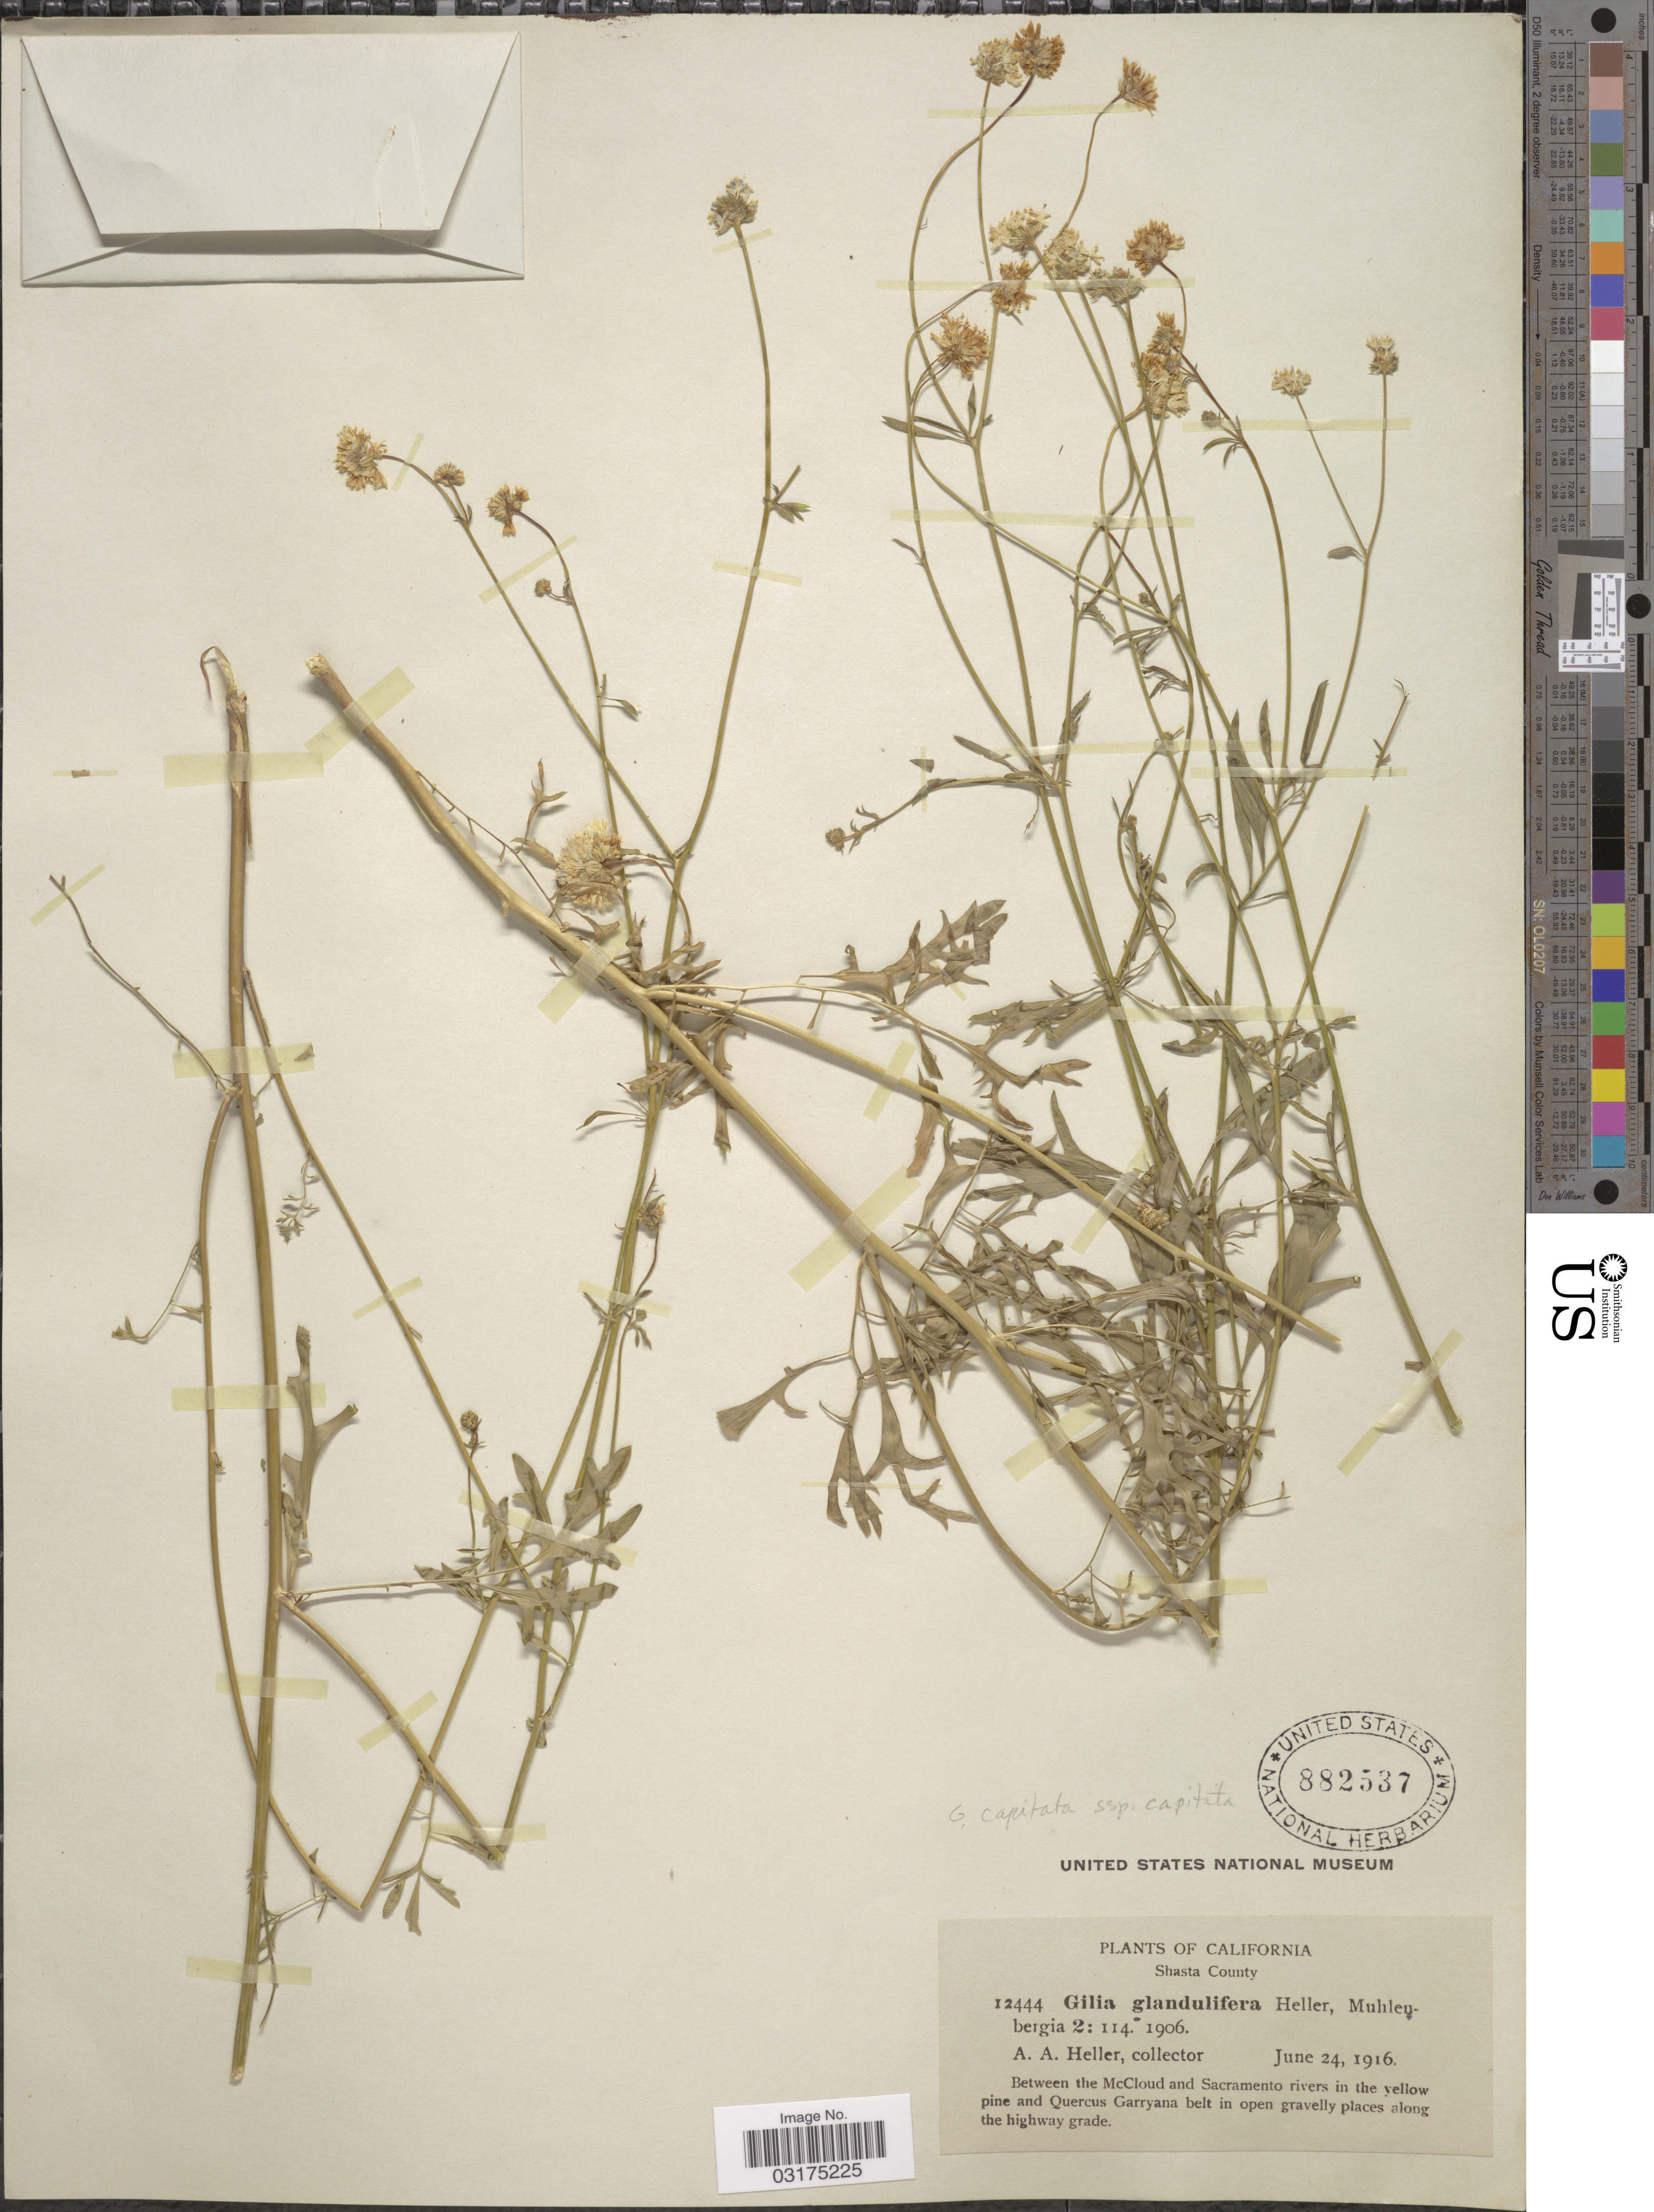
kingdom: Plantae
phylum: Tracheophyta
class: Magnoliopsida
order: Ericales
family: Polemoniaceae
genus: Gilia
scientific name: Gilia capitata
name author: Sims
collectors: A. A. Heller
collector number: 12444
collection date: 1916-06-24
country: United States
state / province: California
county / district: Shasta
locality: Shasta County, Between the McCloud and Sacramento rivers in the yellow pine and Quercus Garryana belt in open gravelly places along the highway grade.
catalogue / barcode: US 882537